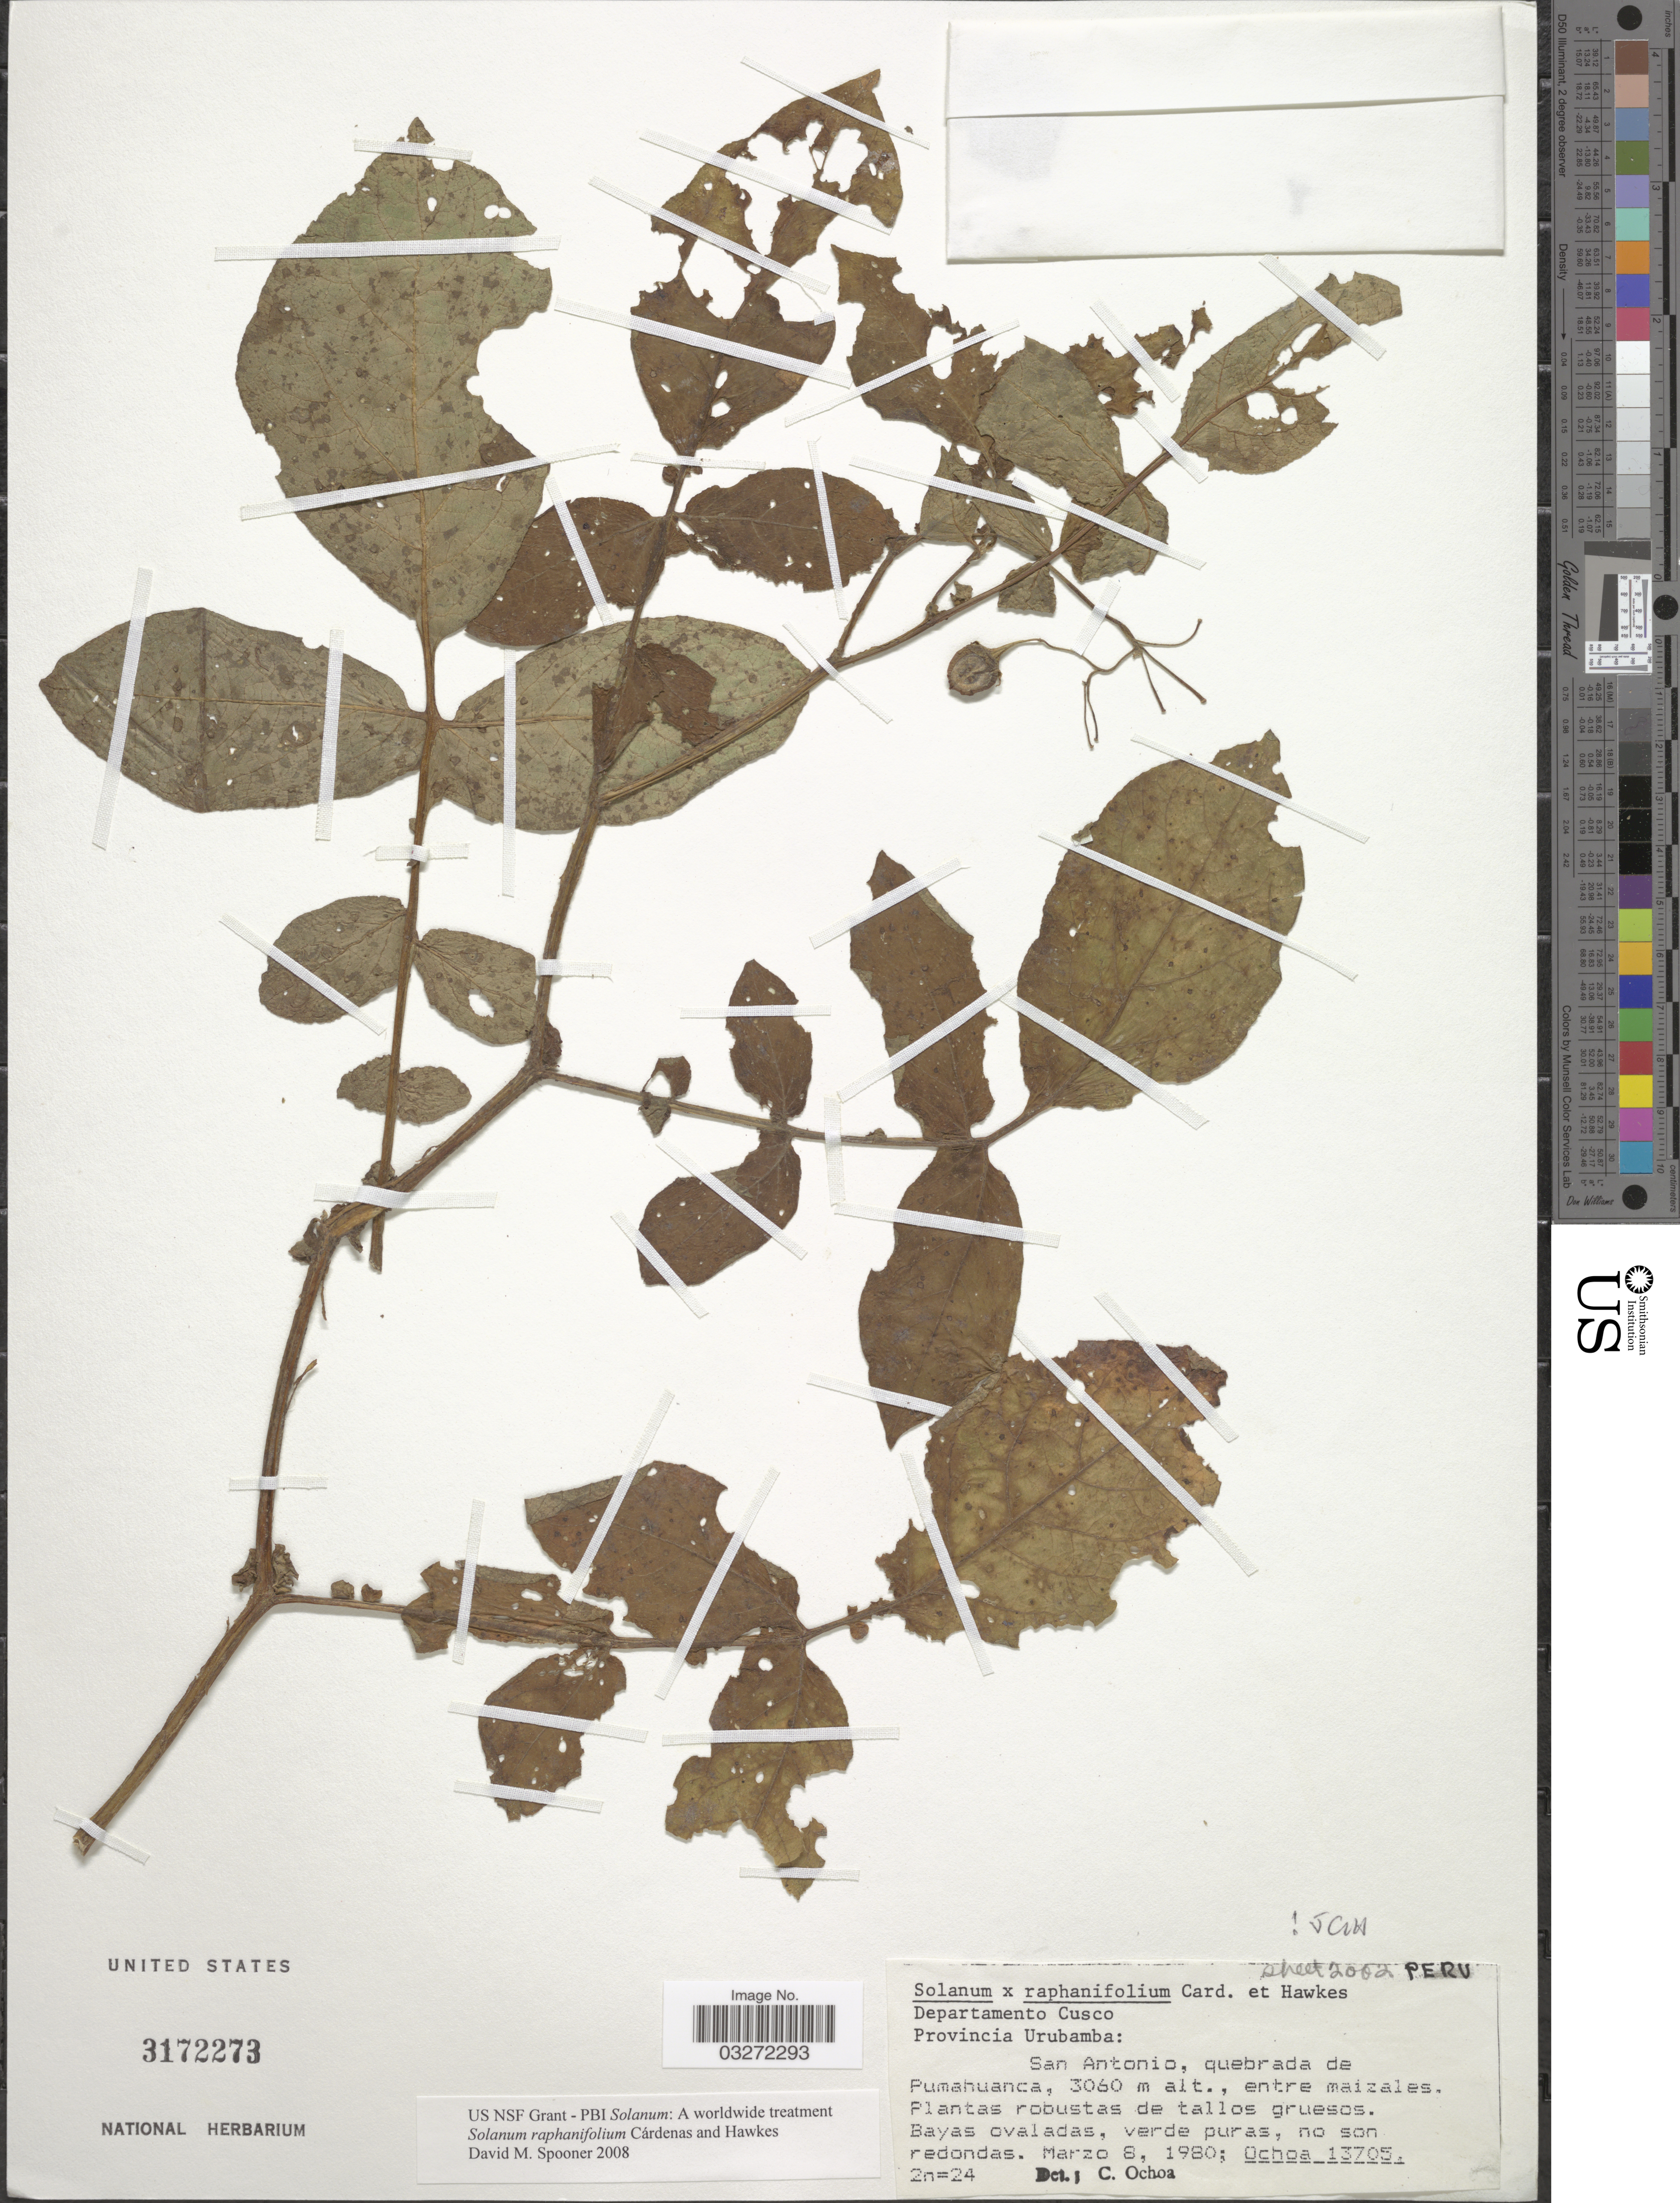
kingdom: Plantae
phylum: Tracheophyta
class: Magnoliopsida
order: Solanales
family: Solanaceae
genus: Solanum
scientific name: Solanum raphanifolium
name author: Cárdenas & Hawkes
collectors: -. Ochoa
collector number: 13705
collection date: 1980-03-08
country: Peru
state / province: Cusco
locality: Departamento Cusco, Provincia Urubamba: San Antonio, quebrada de Pumahuanca.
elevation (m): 3060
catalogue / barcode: US 3172273